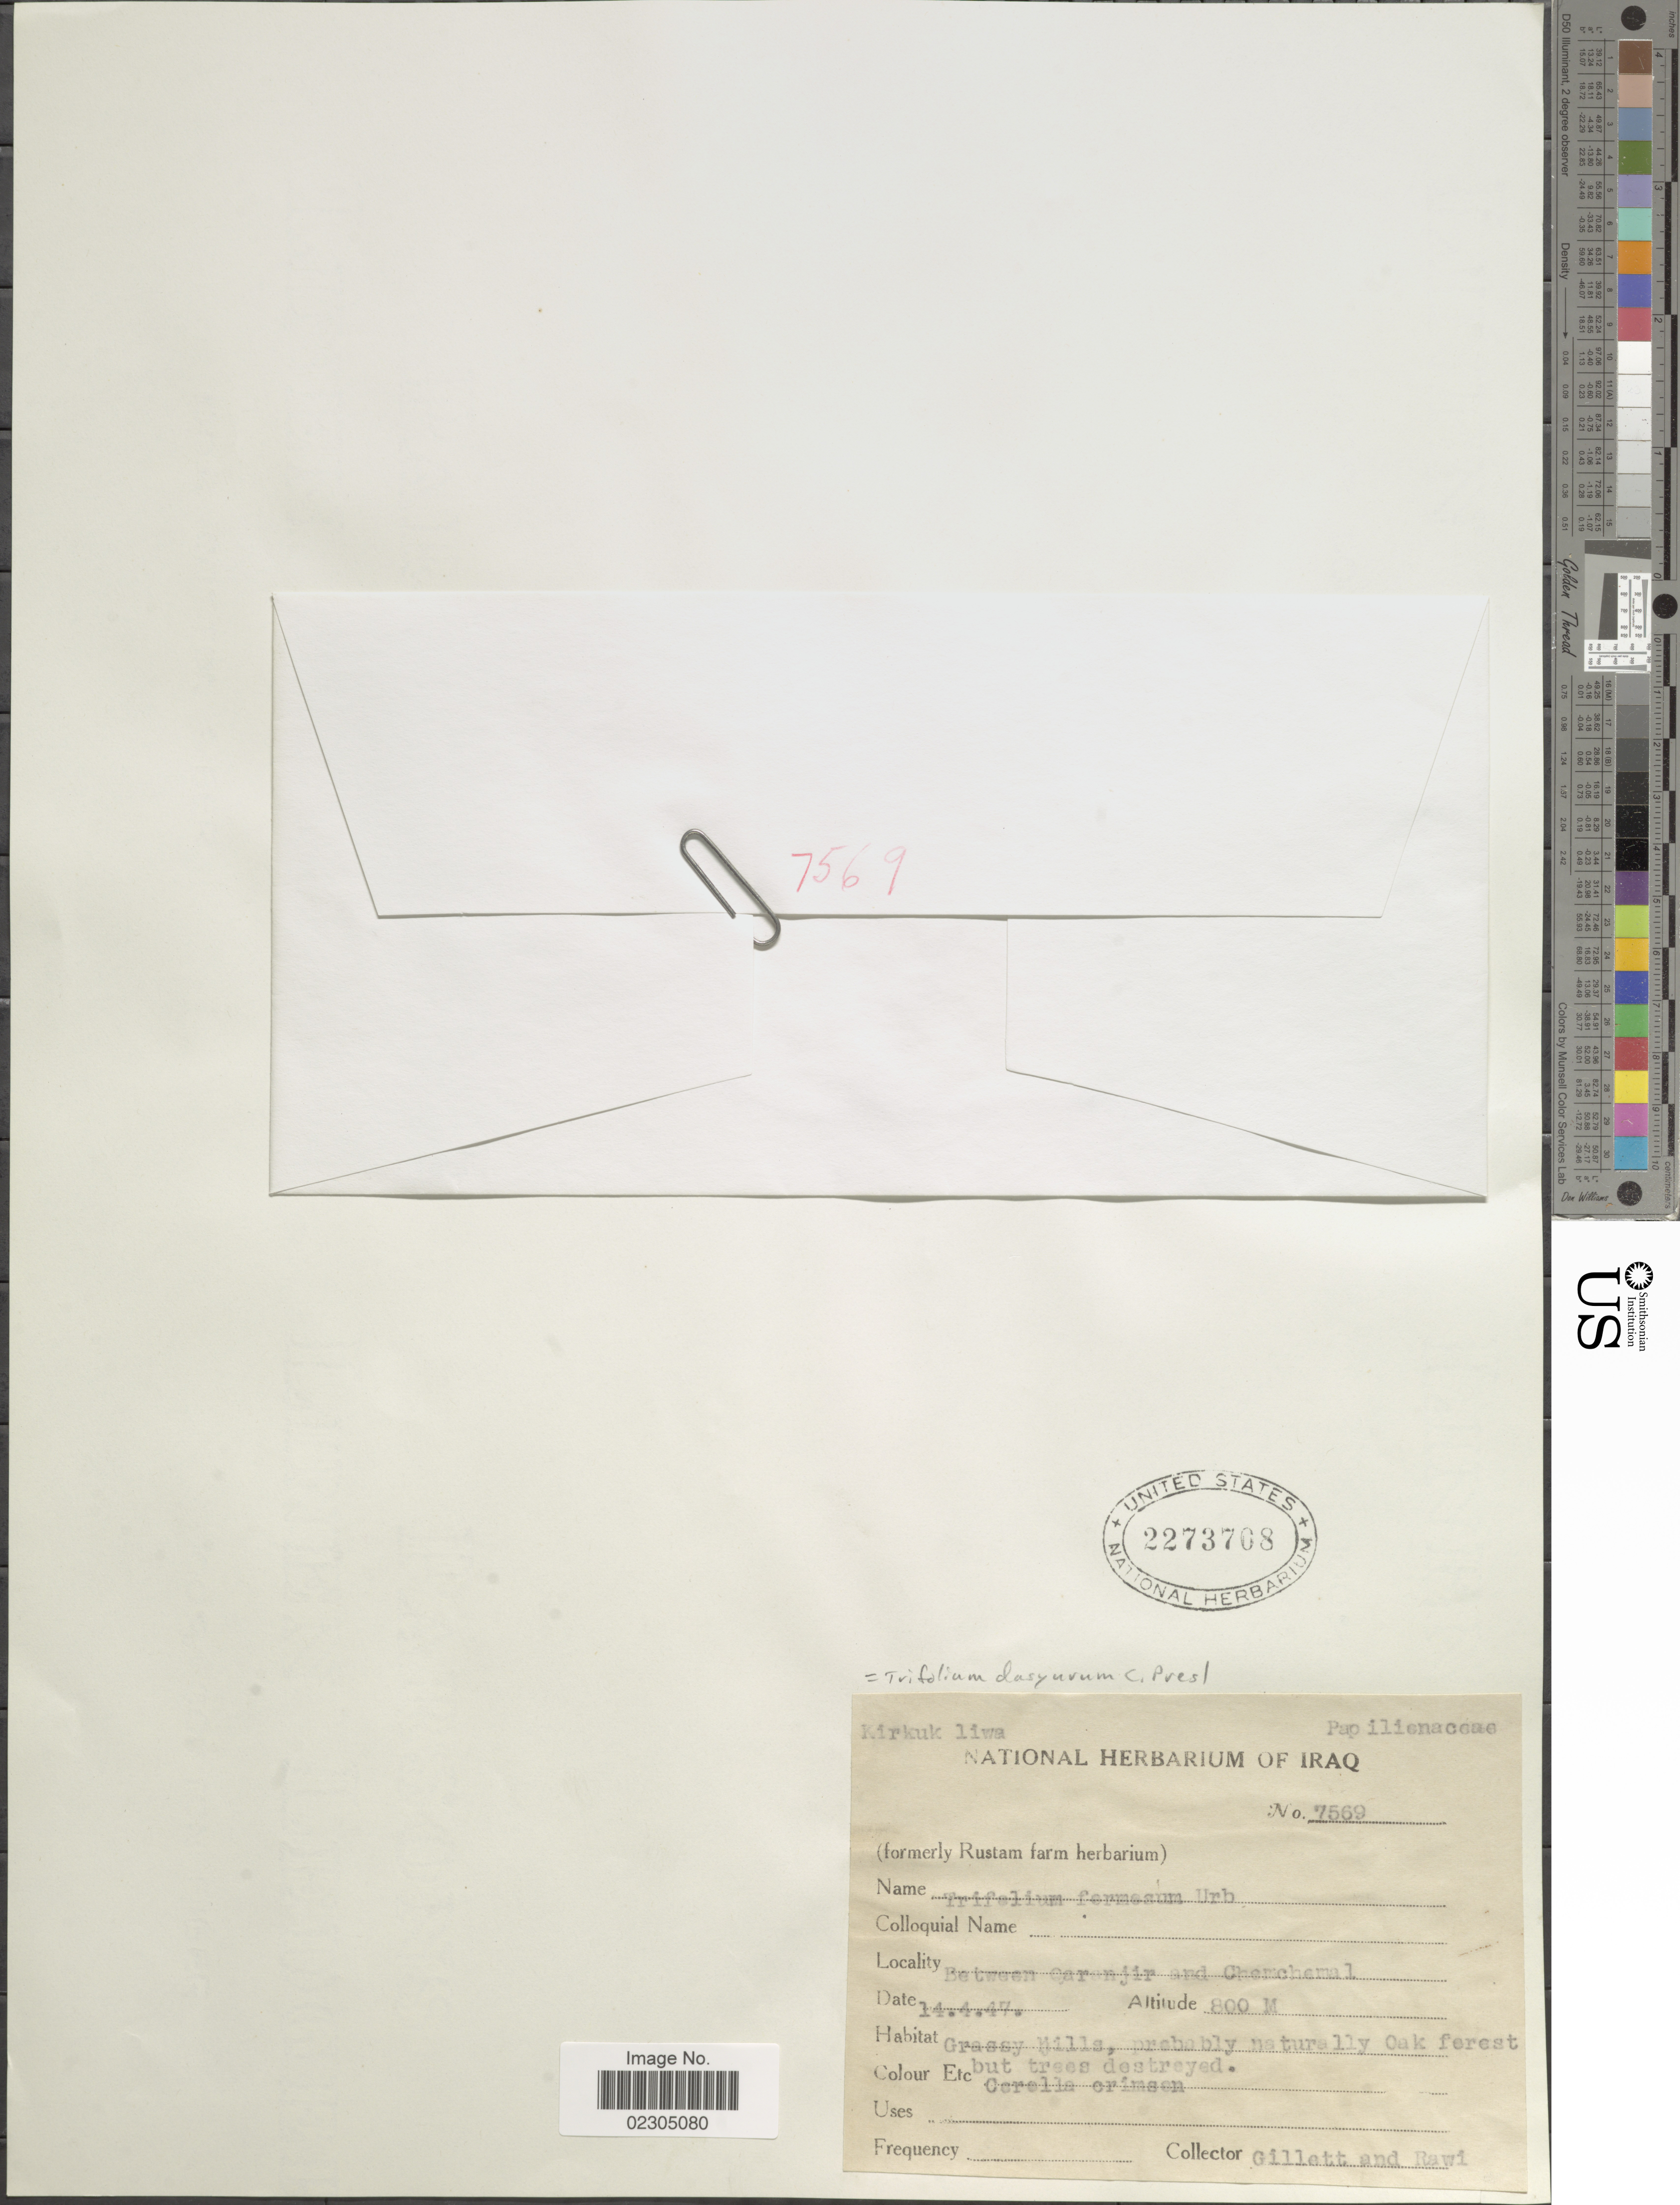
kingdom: Plantae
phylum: Tracheophyta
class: Magnoliopsida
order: Fabales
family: Fabaceae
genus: Trifolium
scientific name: Trifolium dasyurum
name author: C. Presl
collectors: Gillett, -- & -. Rawi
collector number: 7569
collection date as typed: Transcribed d/m/y: 14/4/47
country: Iraq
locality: Between Caranjir and Chemchemal.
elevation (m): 800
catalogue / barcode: US 2273768